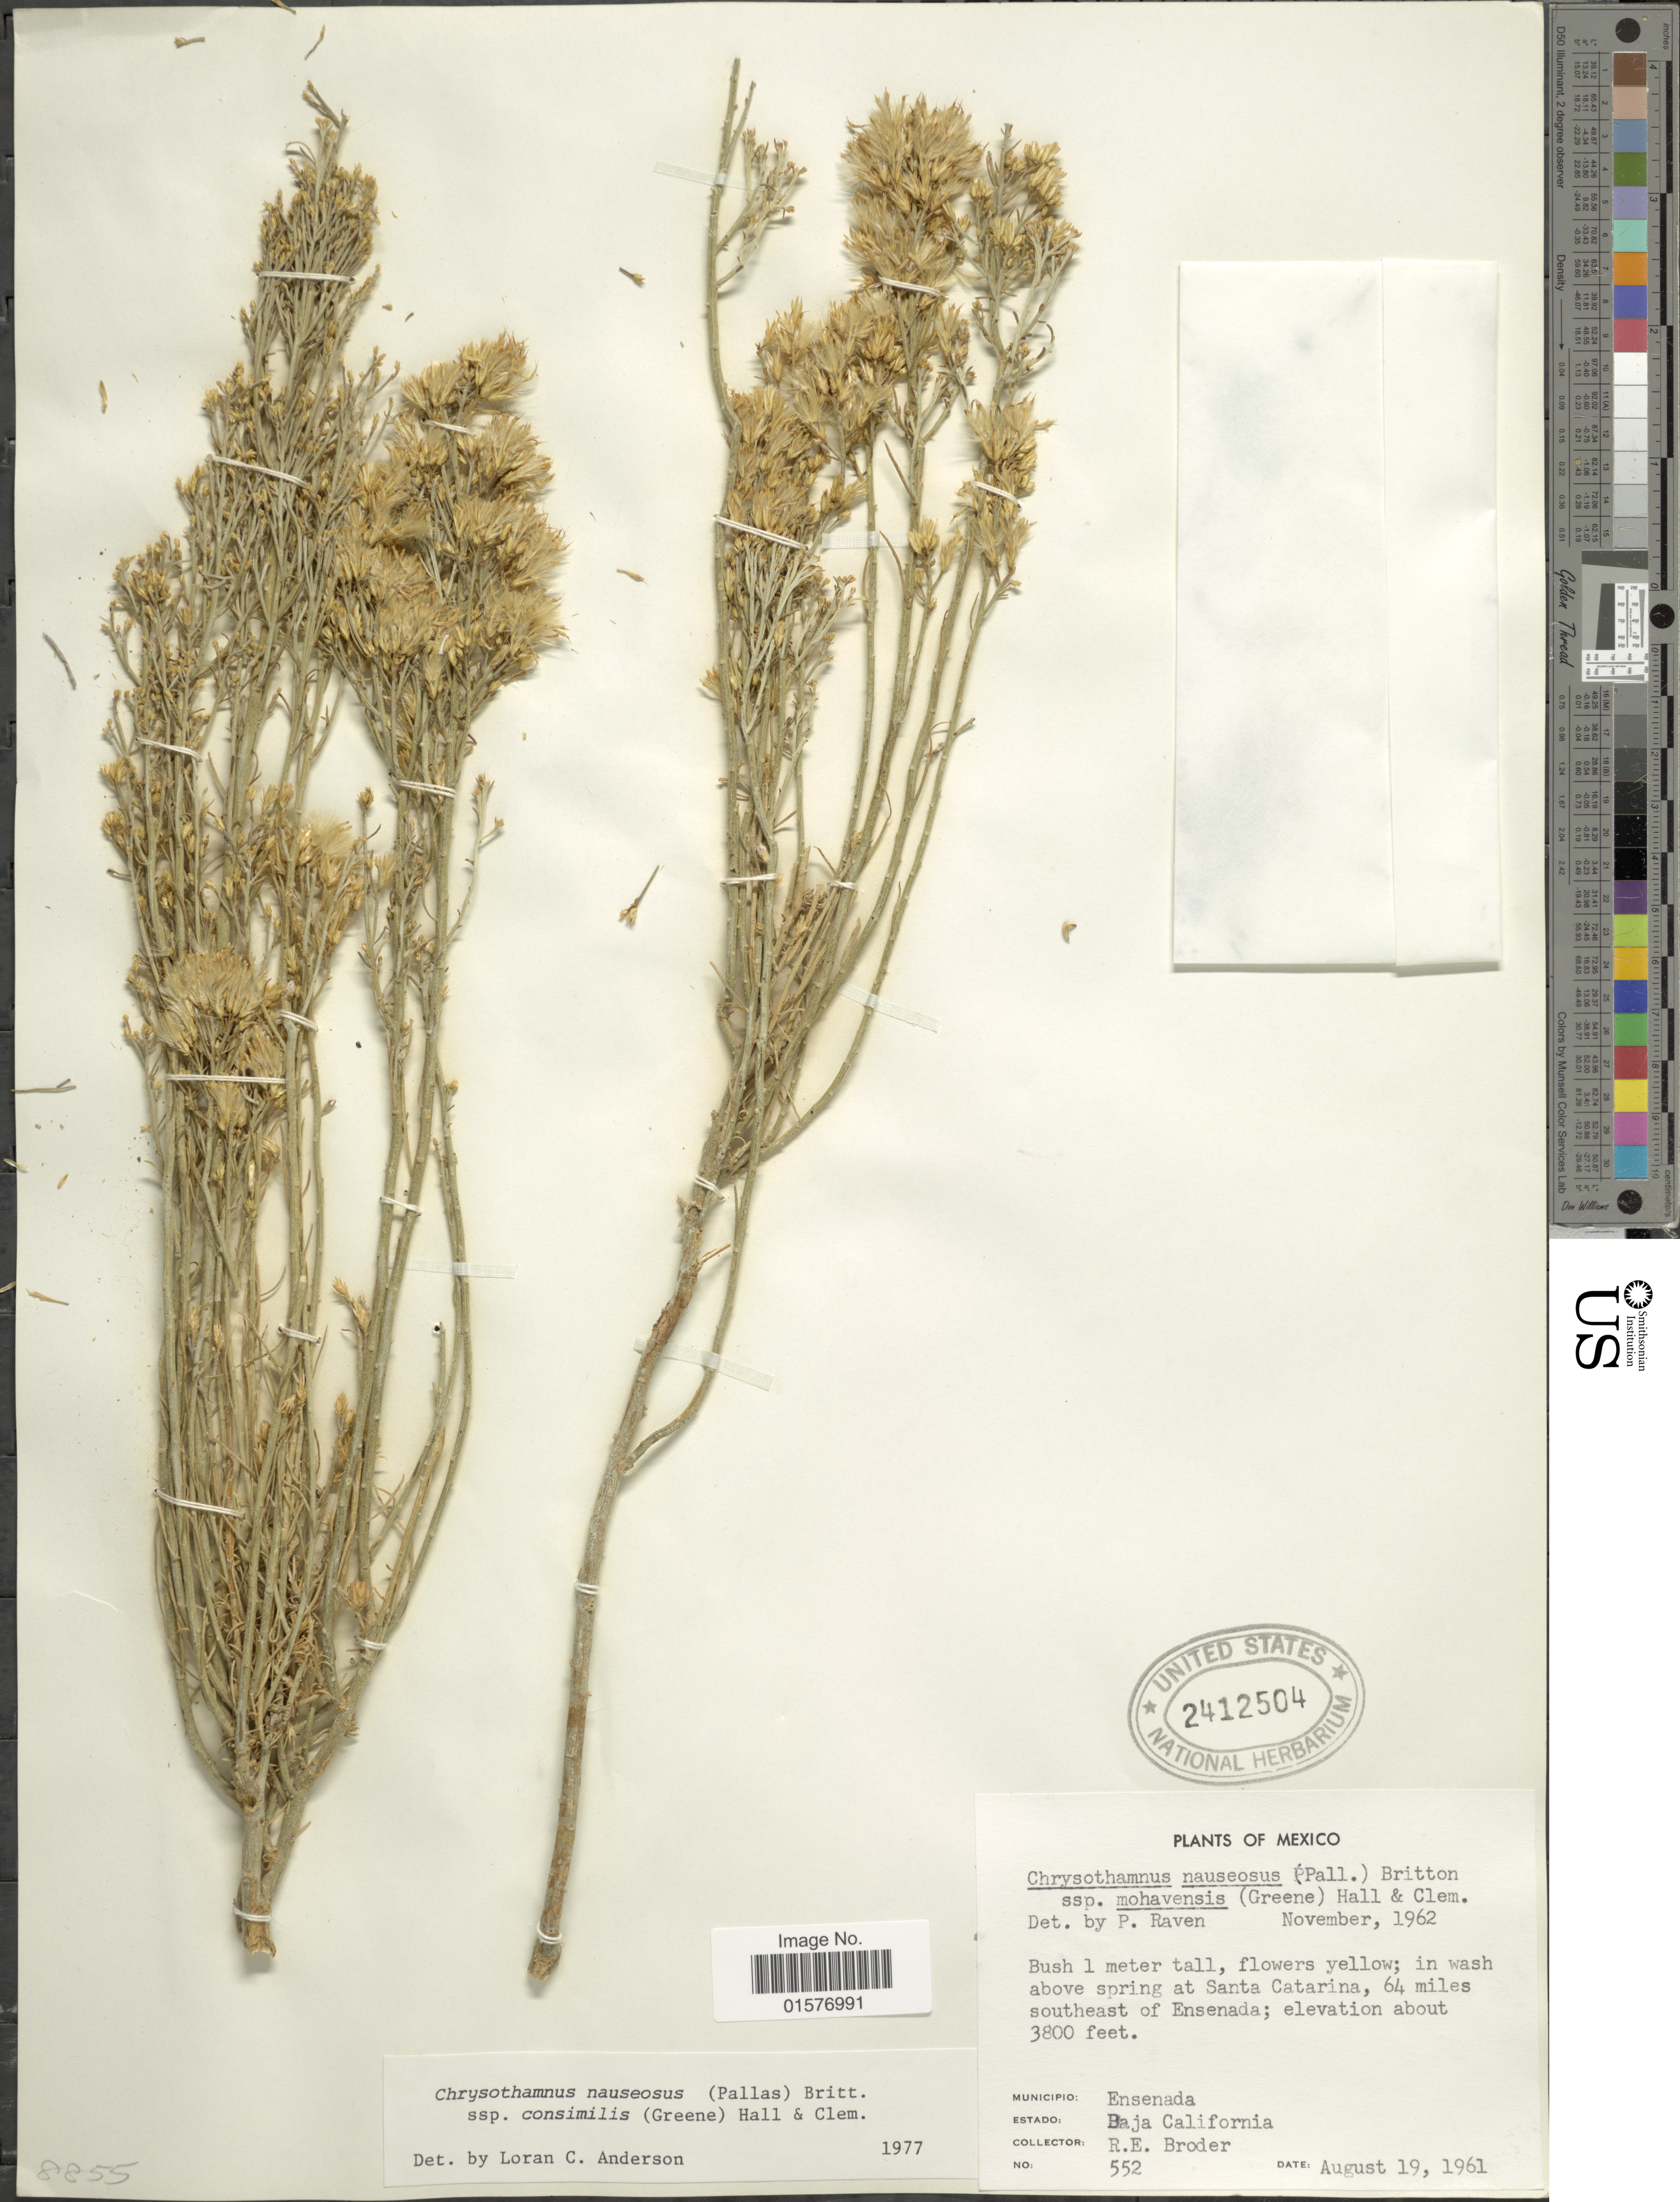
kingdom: Plantae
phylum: Tracheophyta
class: Magnoliopsida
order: Asterales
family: Asteraceae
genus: Chrysothamnus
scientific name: Chrysothamnus nauseosus subsp. consimilis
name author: (Greene) H.M. Hall & Clem.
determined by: Urbatsch, Lowell E., Curator (LSU), Louisiana State University (UNITED STATES)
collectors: R. Broder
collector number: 552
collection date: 1961-08-19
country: Mexico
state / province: México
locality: In wash above spring at Santa Catarina, 64 miles southeast of Ensenada, Municipio: Ensenada, Estado Baja California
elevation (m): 1158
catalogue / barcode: US 2412504